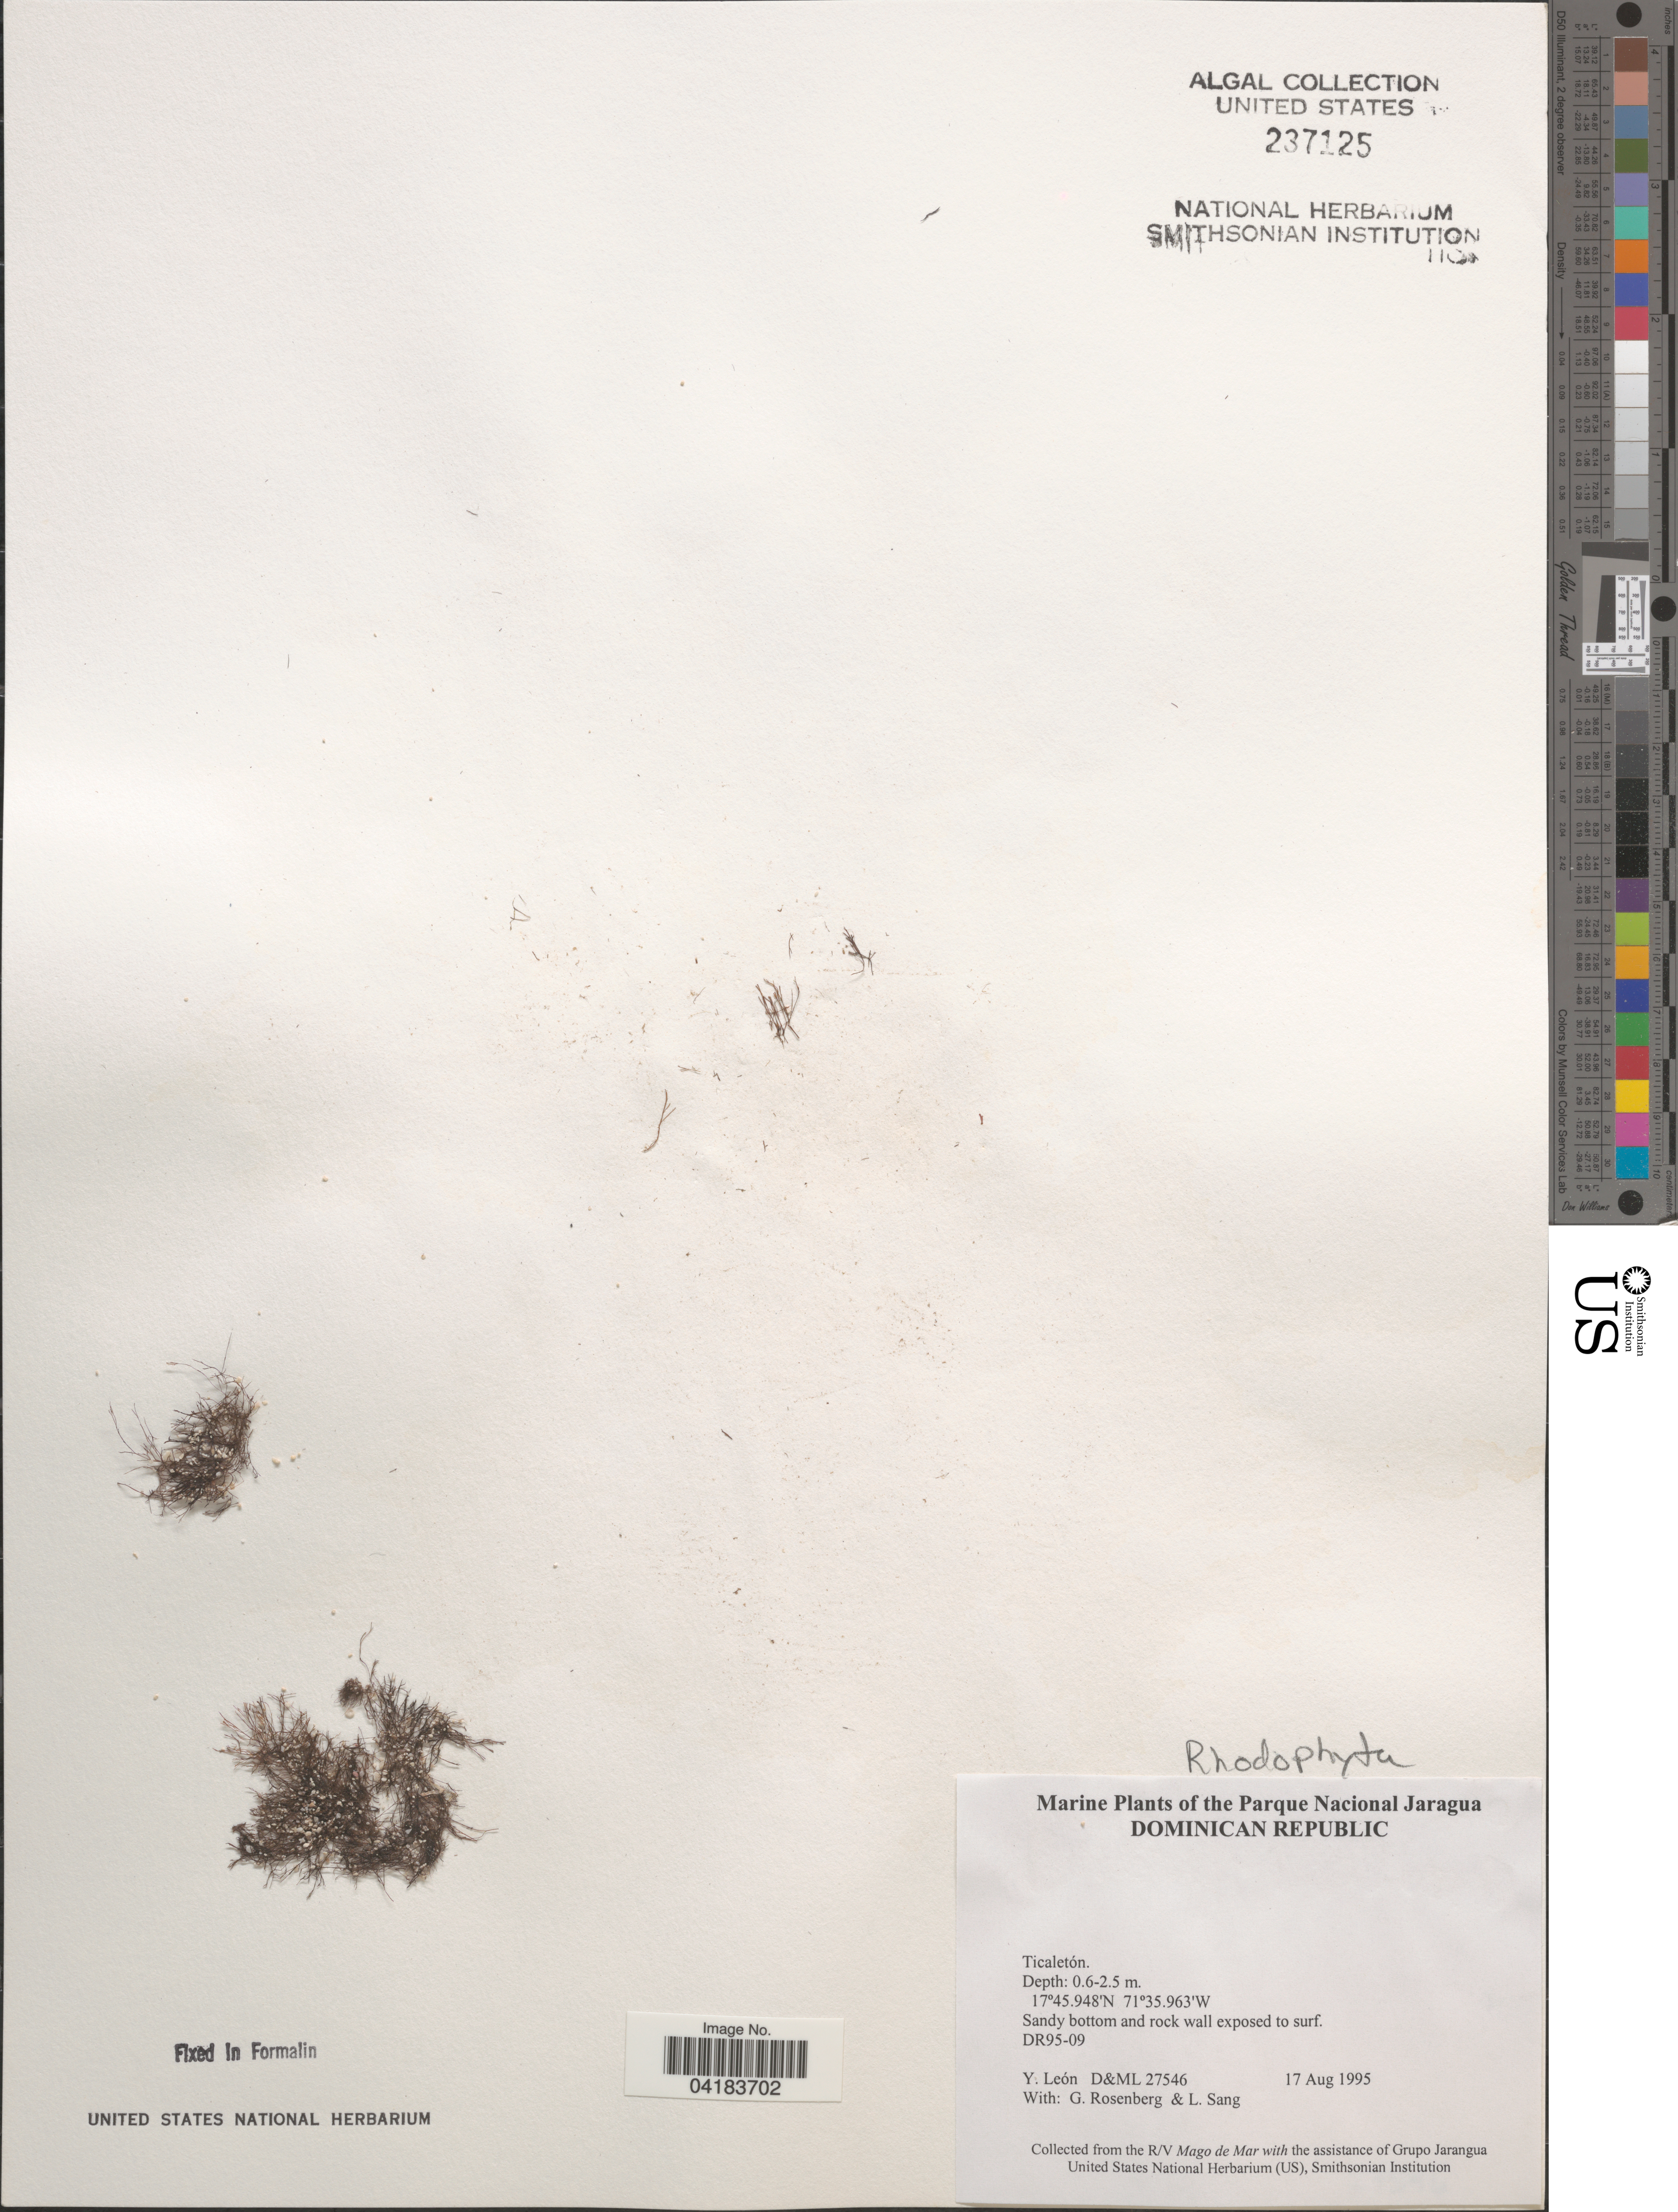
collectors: Y. León, G. Rosenberg & L. Sang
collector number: D&ML27546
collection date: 1995-08-17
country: Dominican Republic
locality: The Parque Nacional Jaragua. Ticaletón.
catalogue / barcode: US 237125